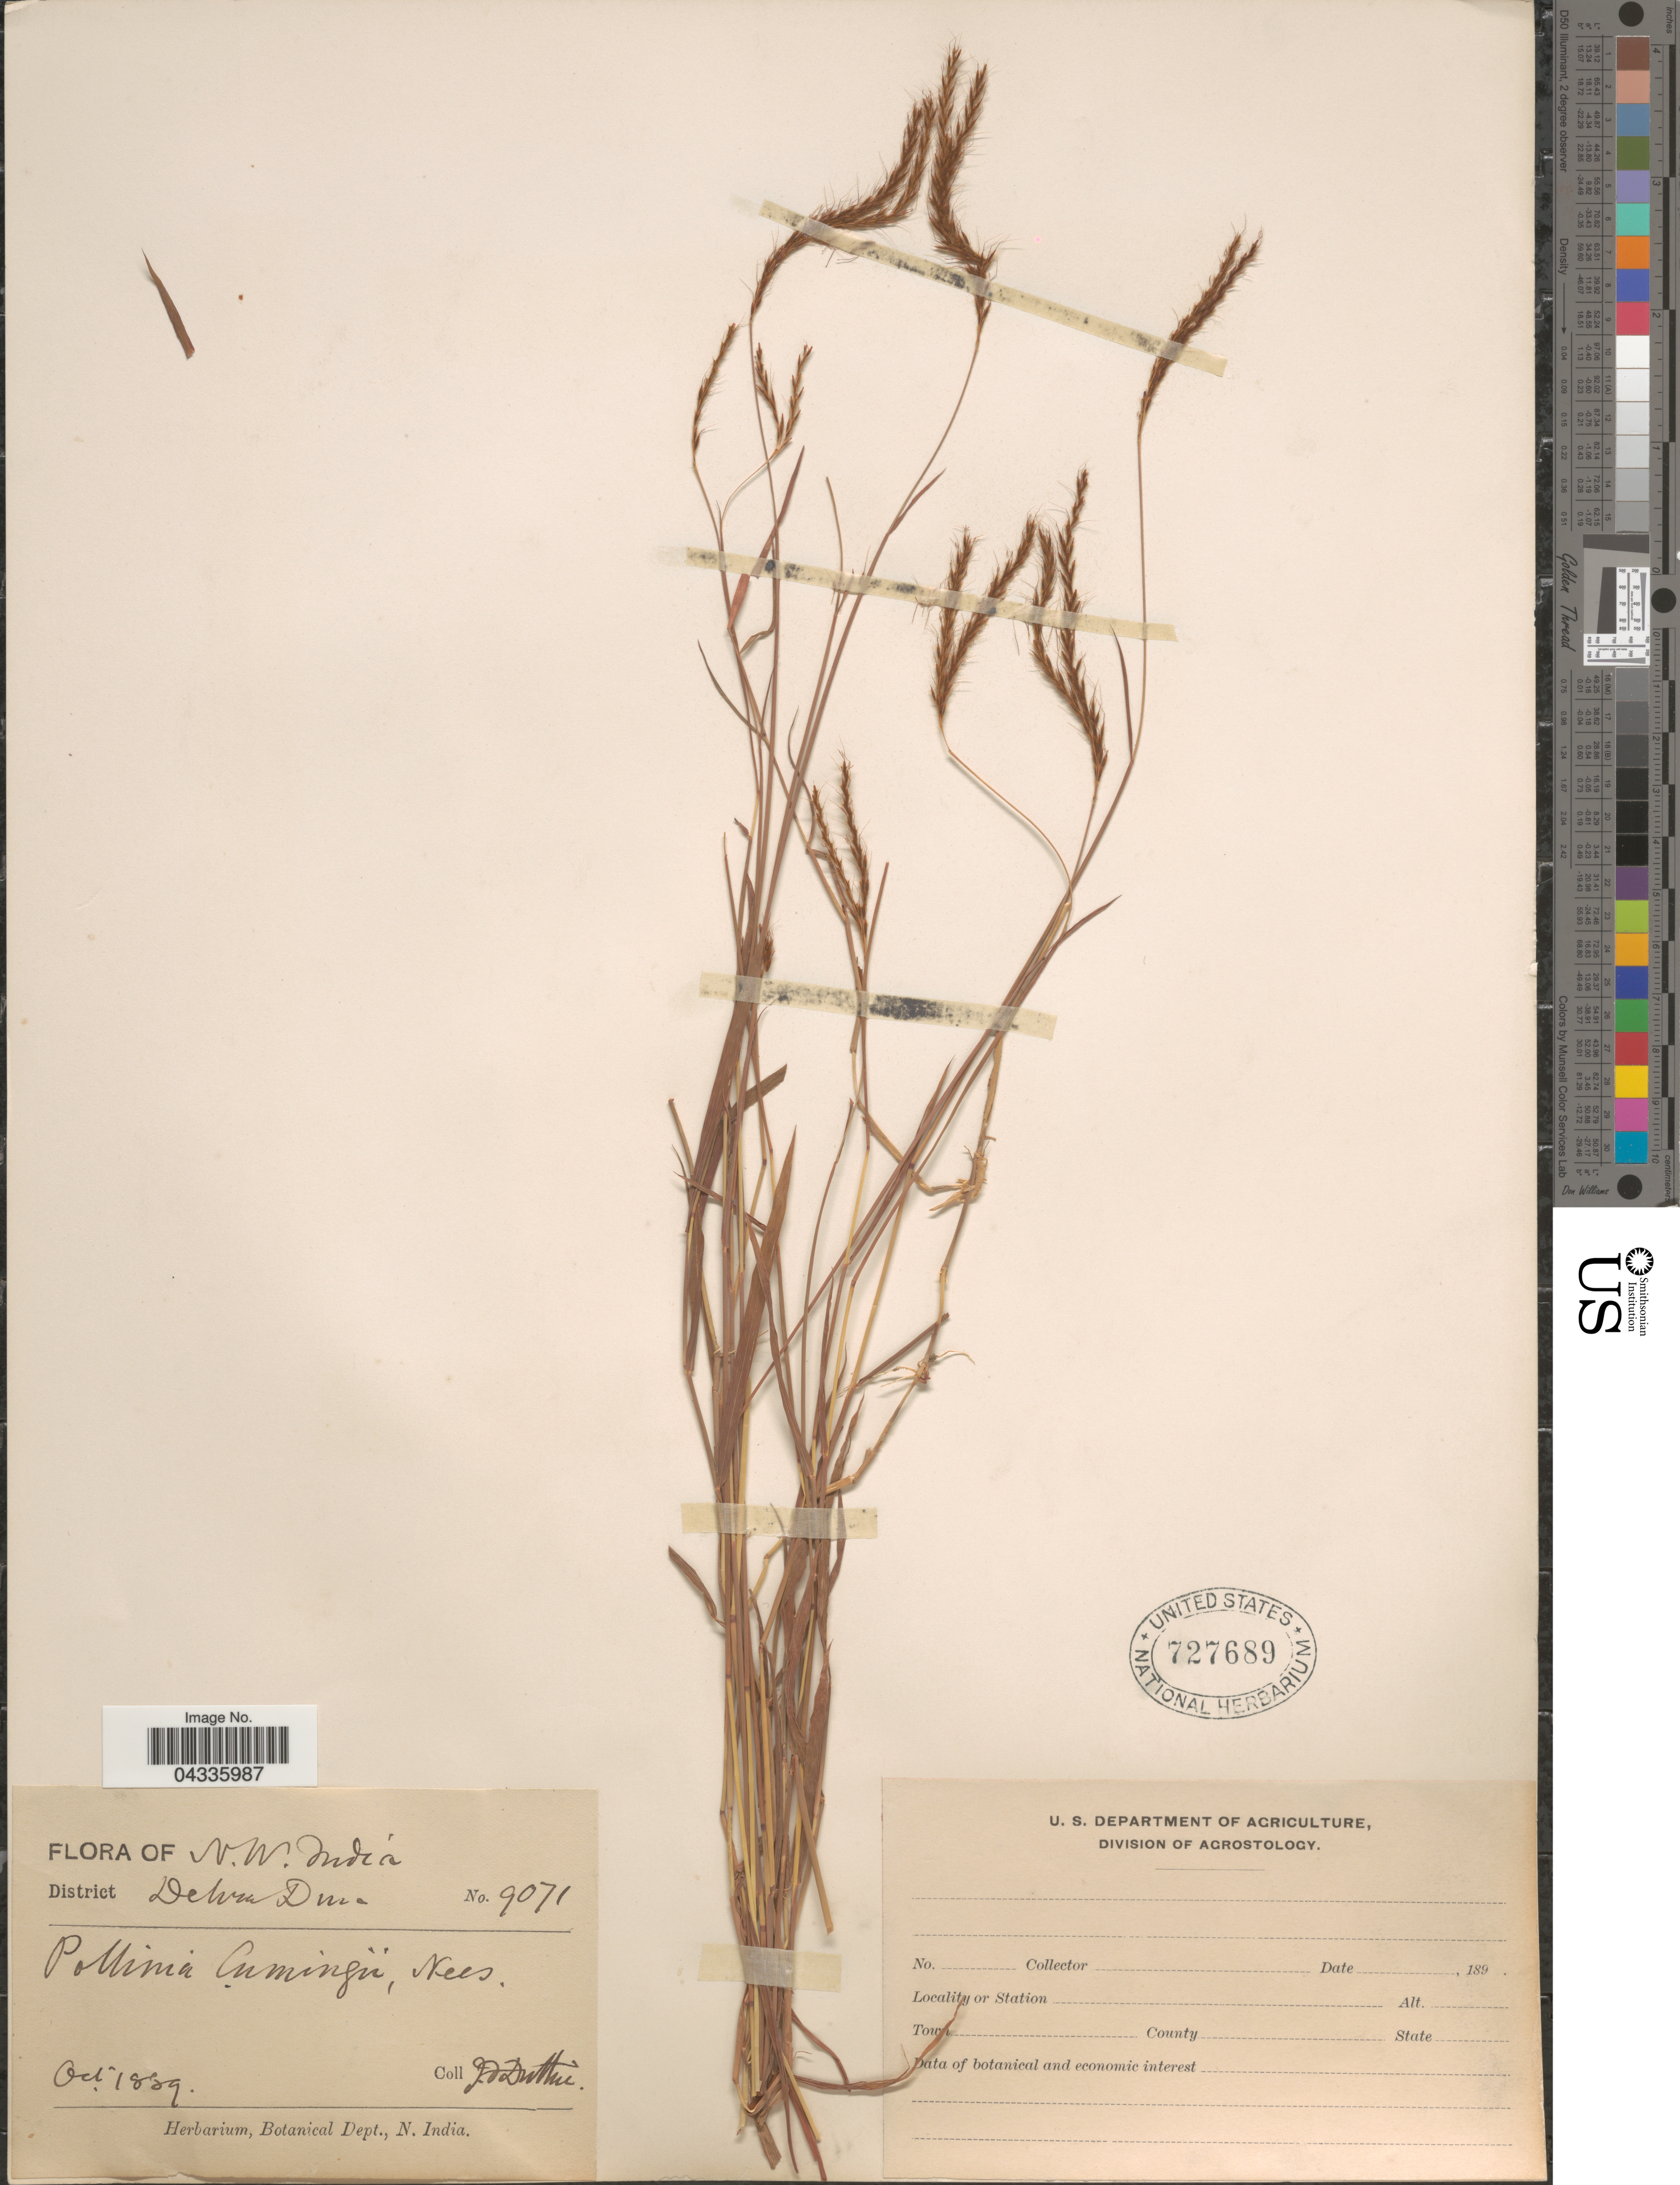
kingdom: Plantae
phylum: Tracheophyta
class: Liliopsida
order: Poales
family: Poaceae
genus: Eulalia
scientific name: Eulalia leschenaultiana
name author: (Decne.) Ohwi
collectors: J. F. Duthie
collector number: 9071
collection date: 1889-10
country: India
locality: N.W. India. District Dehra Dun.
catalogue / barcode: US 727689